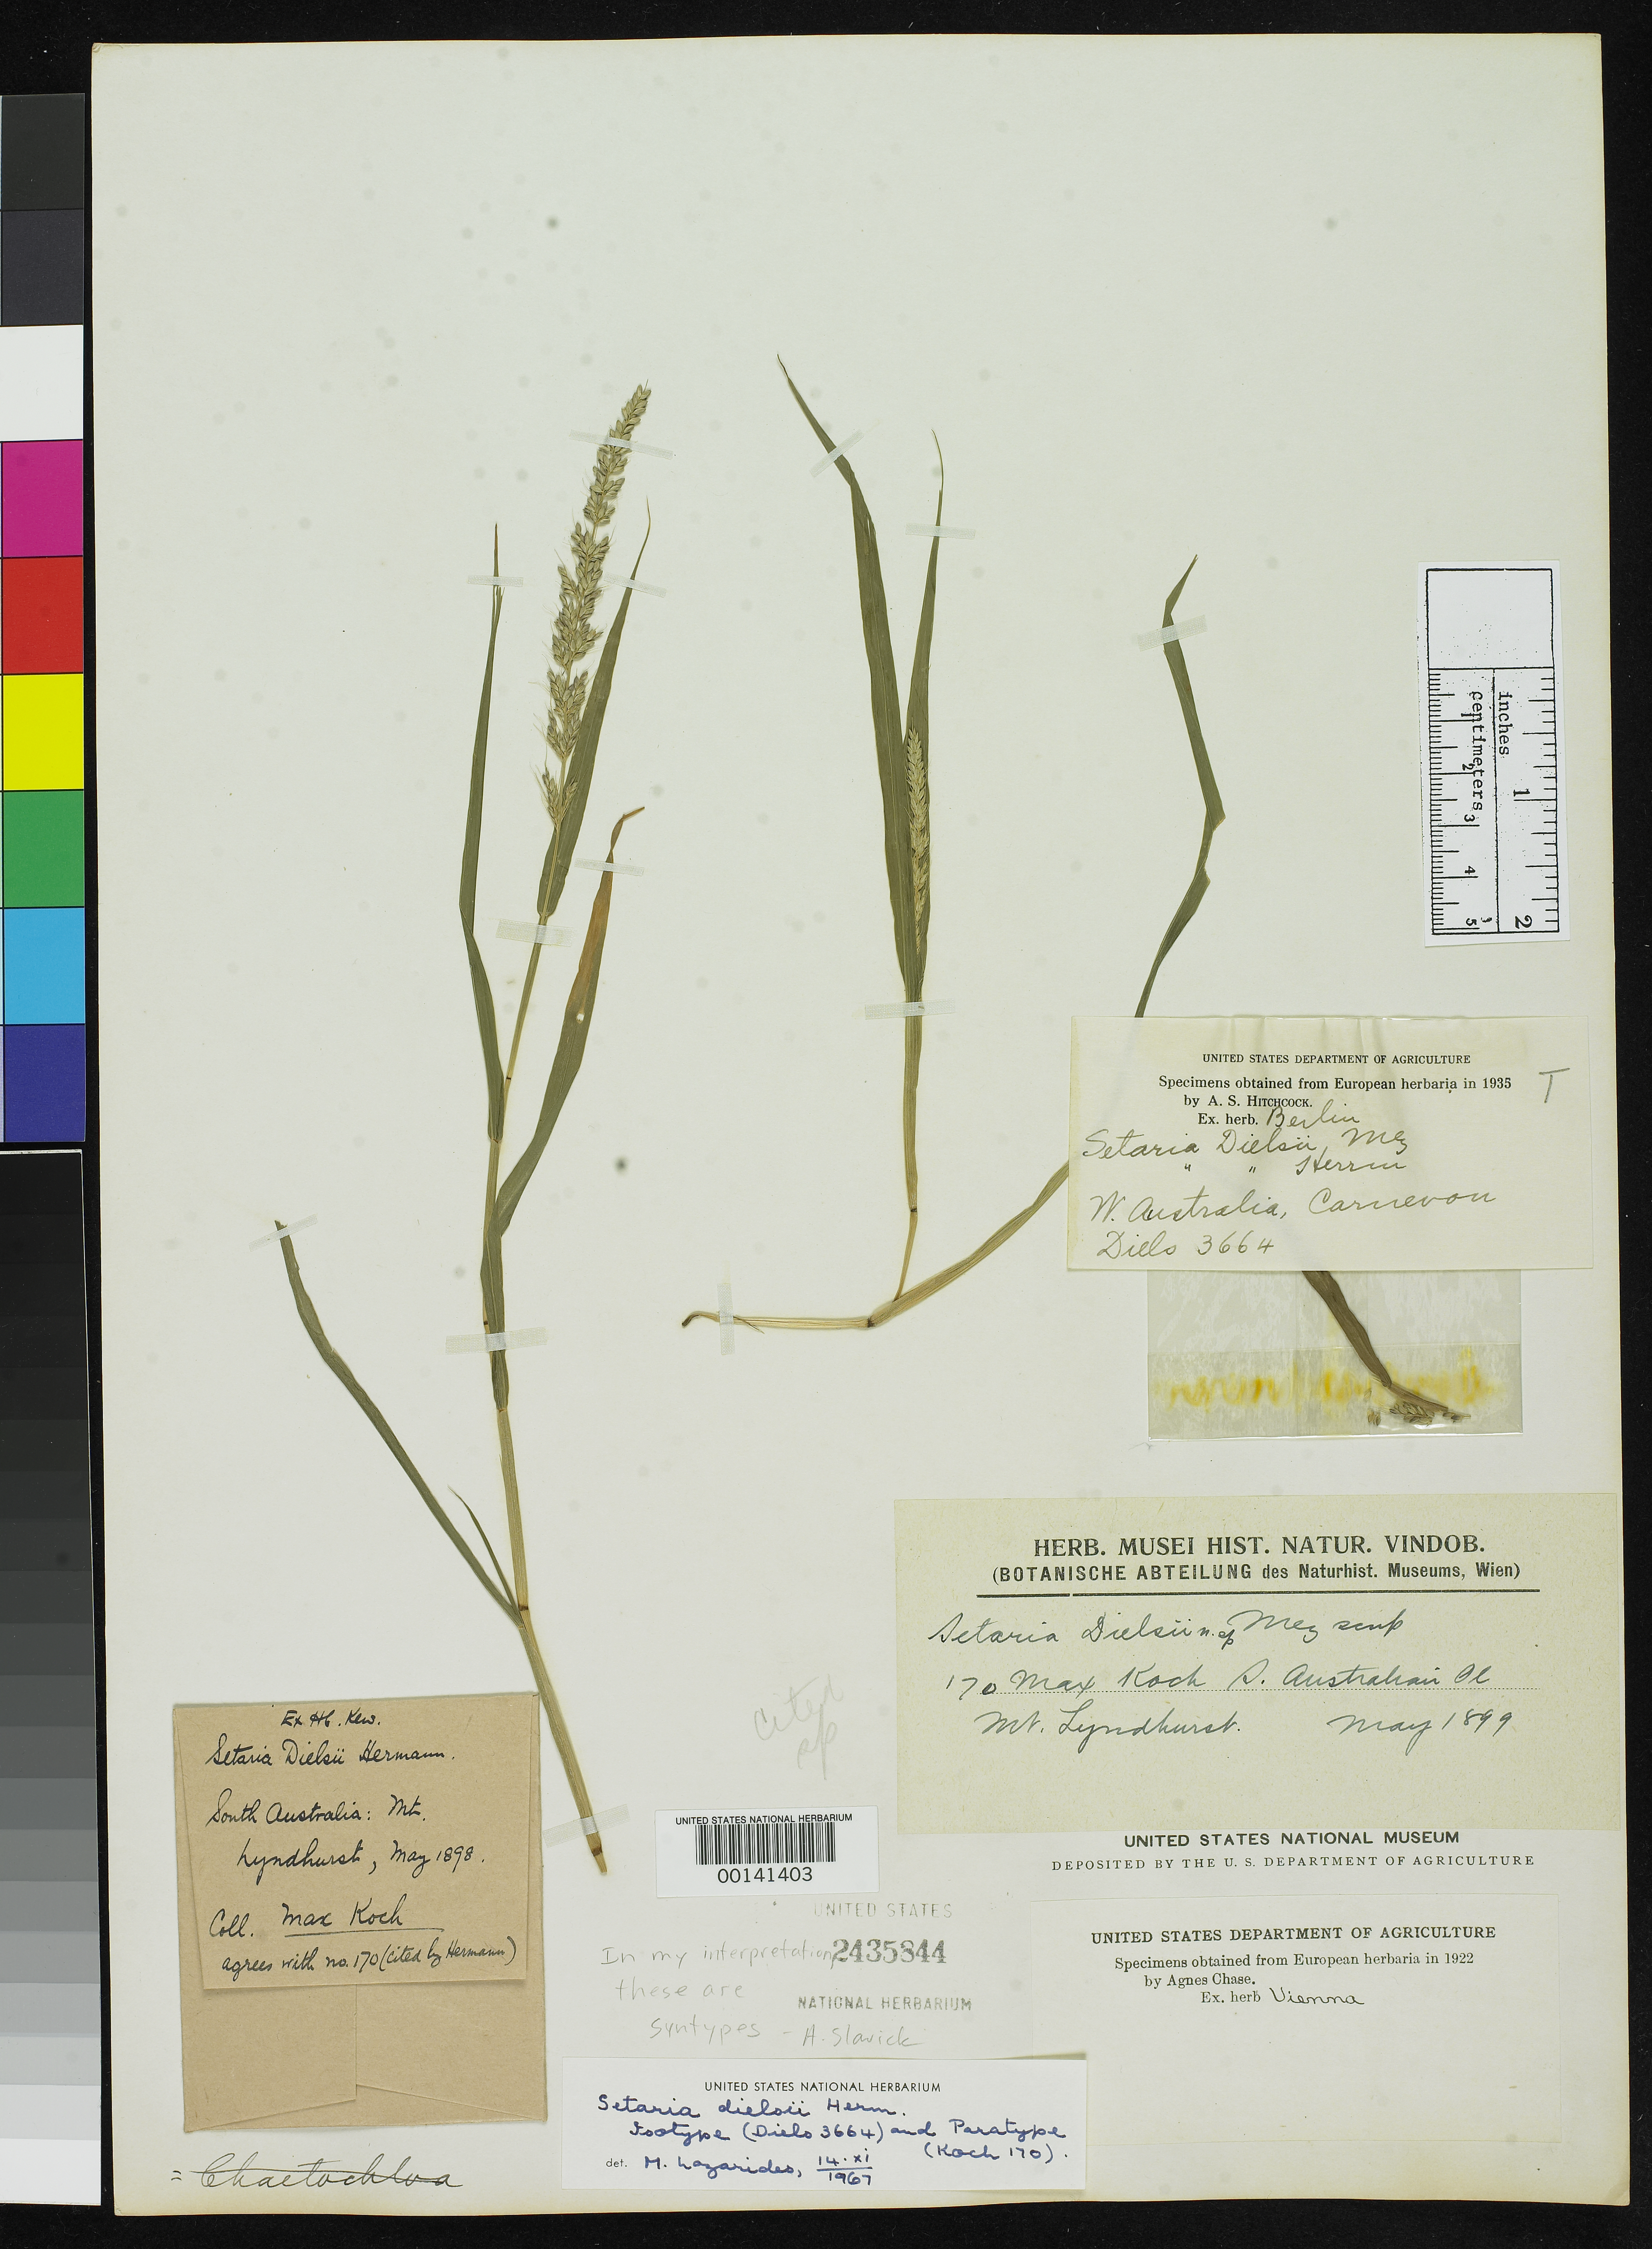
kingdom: Plantae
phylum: Tracheophyta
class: Liliopsida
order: Poales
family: Poaceae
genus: Setaria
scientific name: Setaria dielsii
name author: R.A.W. Herrm.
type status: Type Fragment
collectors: F. L. E. Diels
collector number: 3664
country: Australia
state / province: Western Australia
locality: Gascogne, at Carmarvon.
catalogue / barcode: US 2435844-2